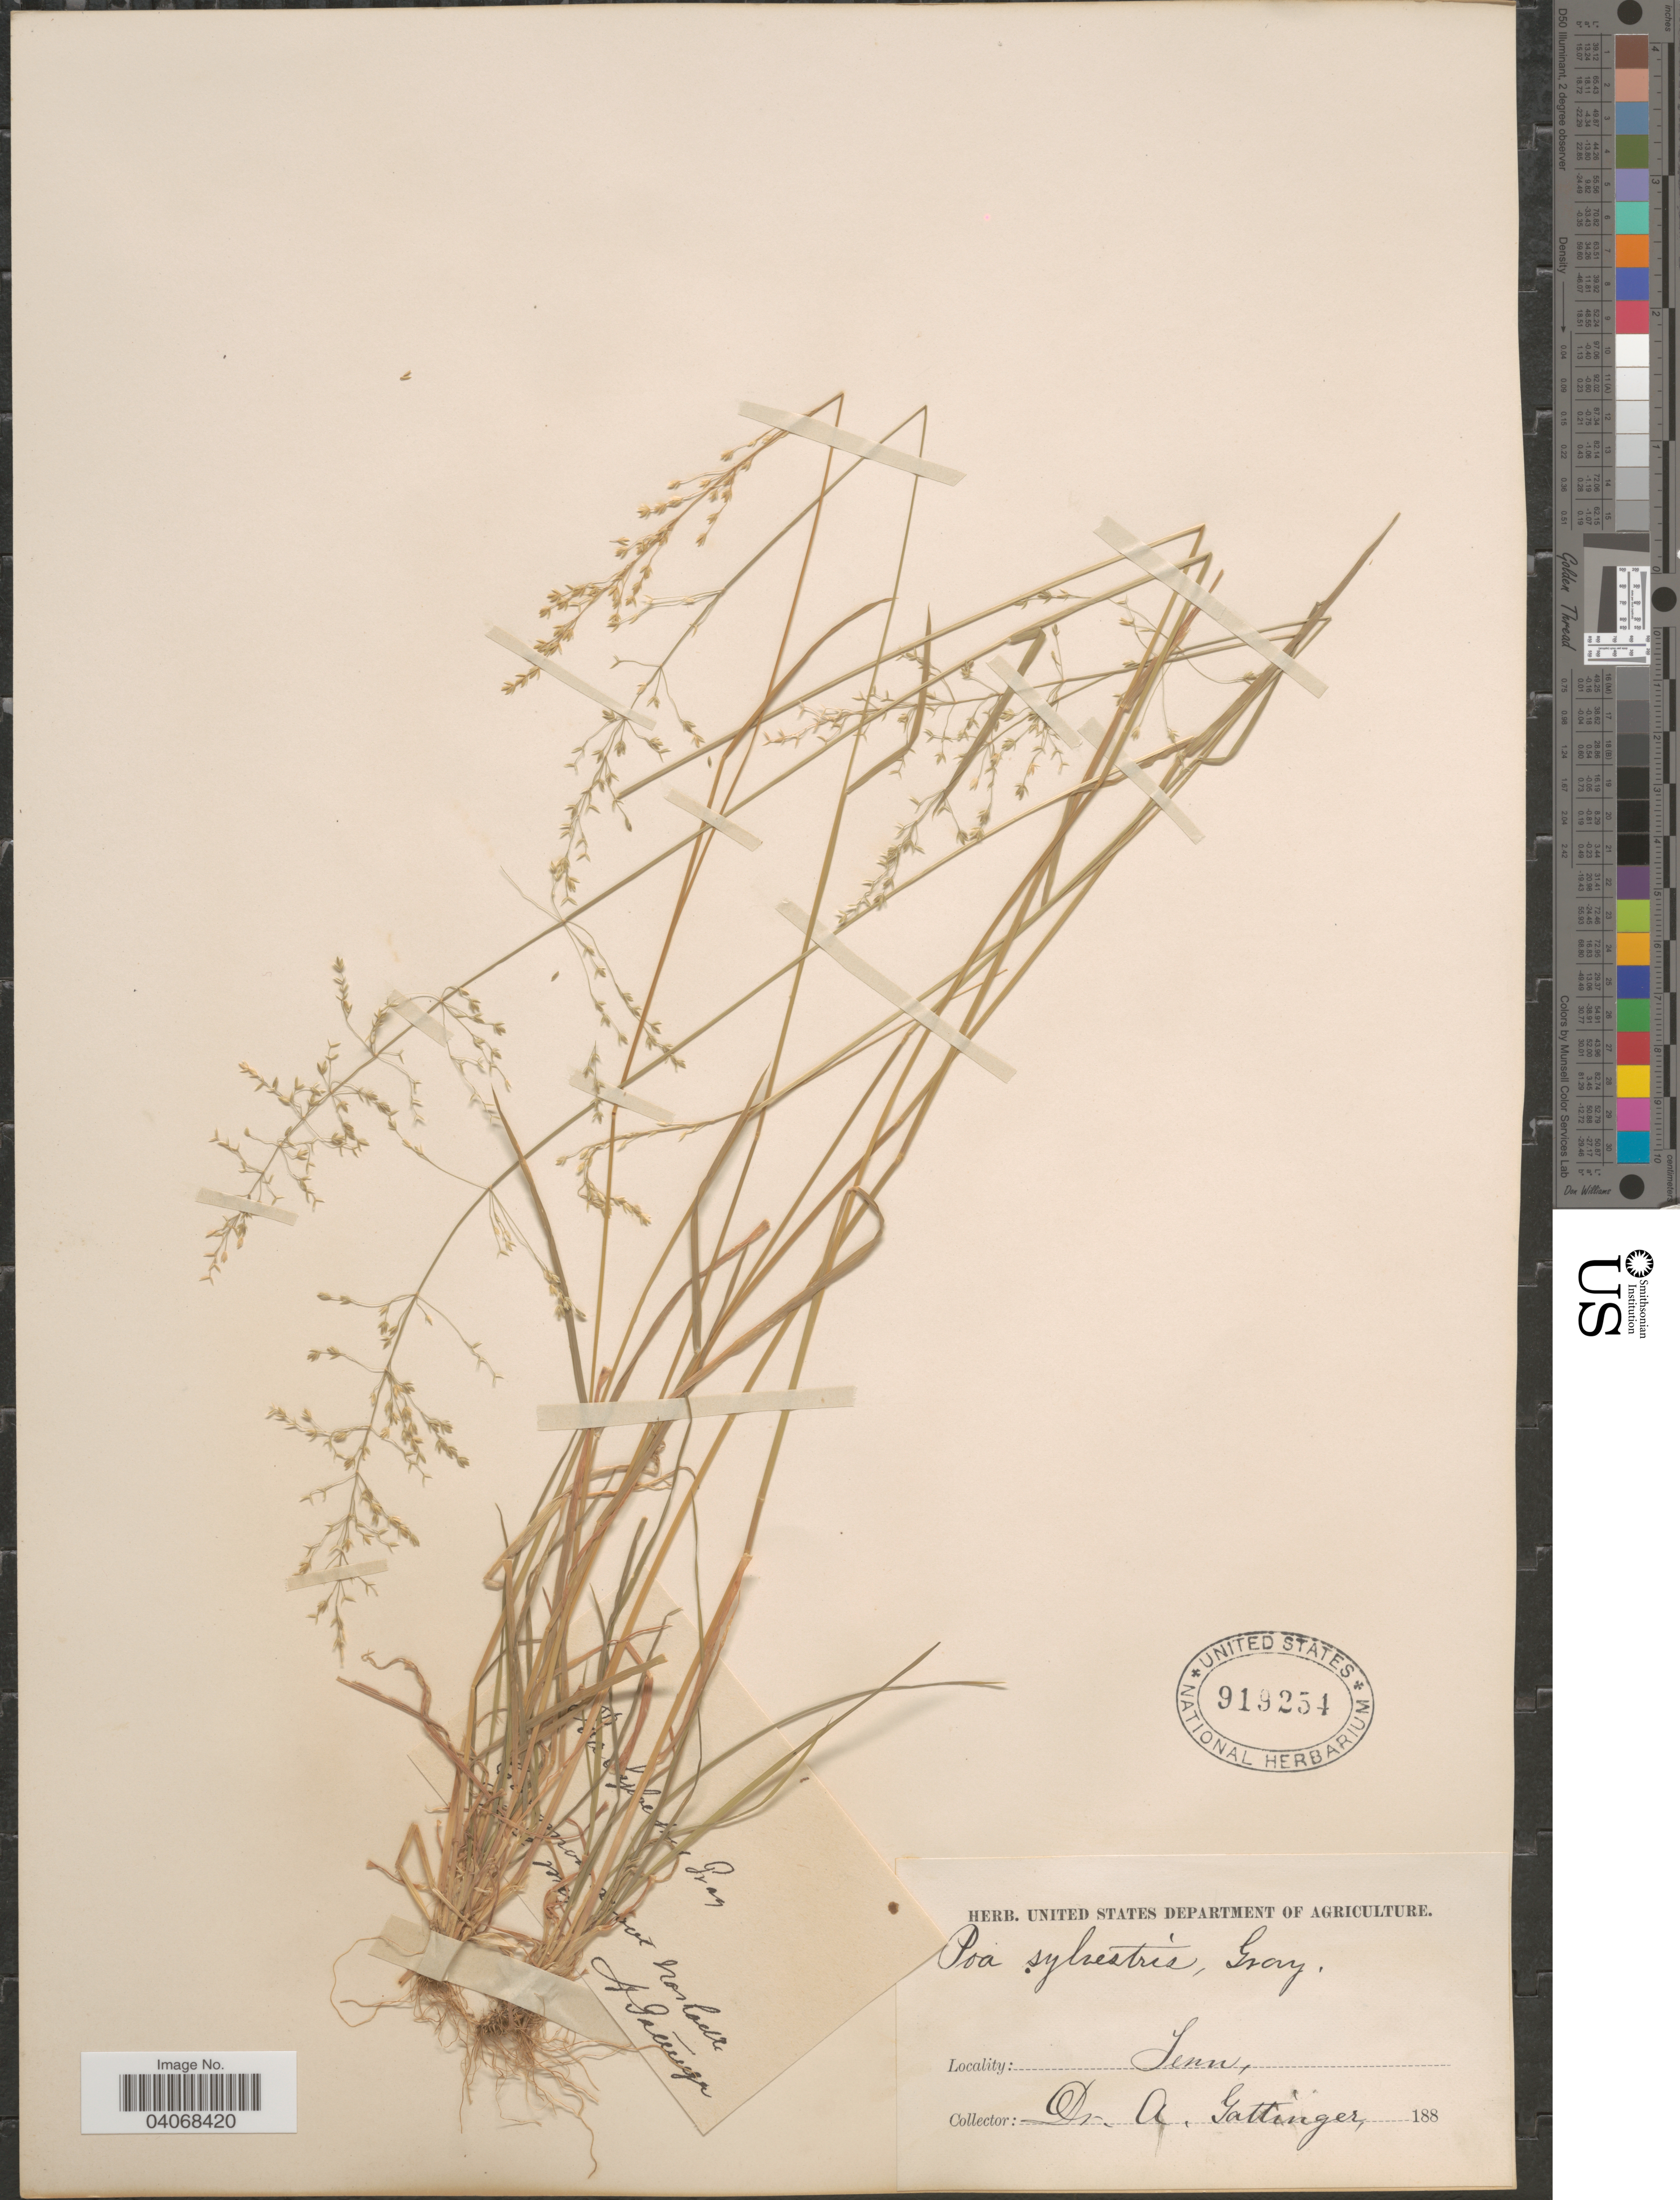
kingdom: Plantae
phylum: Tracheophyta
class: Liliopsida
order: Poales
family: Poaceae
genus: Poa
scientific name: Poa sylvestris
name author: A. Gray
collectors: A. Gattinger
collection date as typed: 188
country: United States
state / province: Tennessee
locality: Nashville.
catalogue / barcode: US 919254